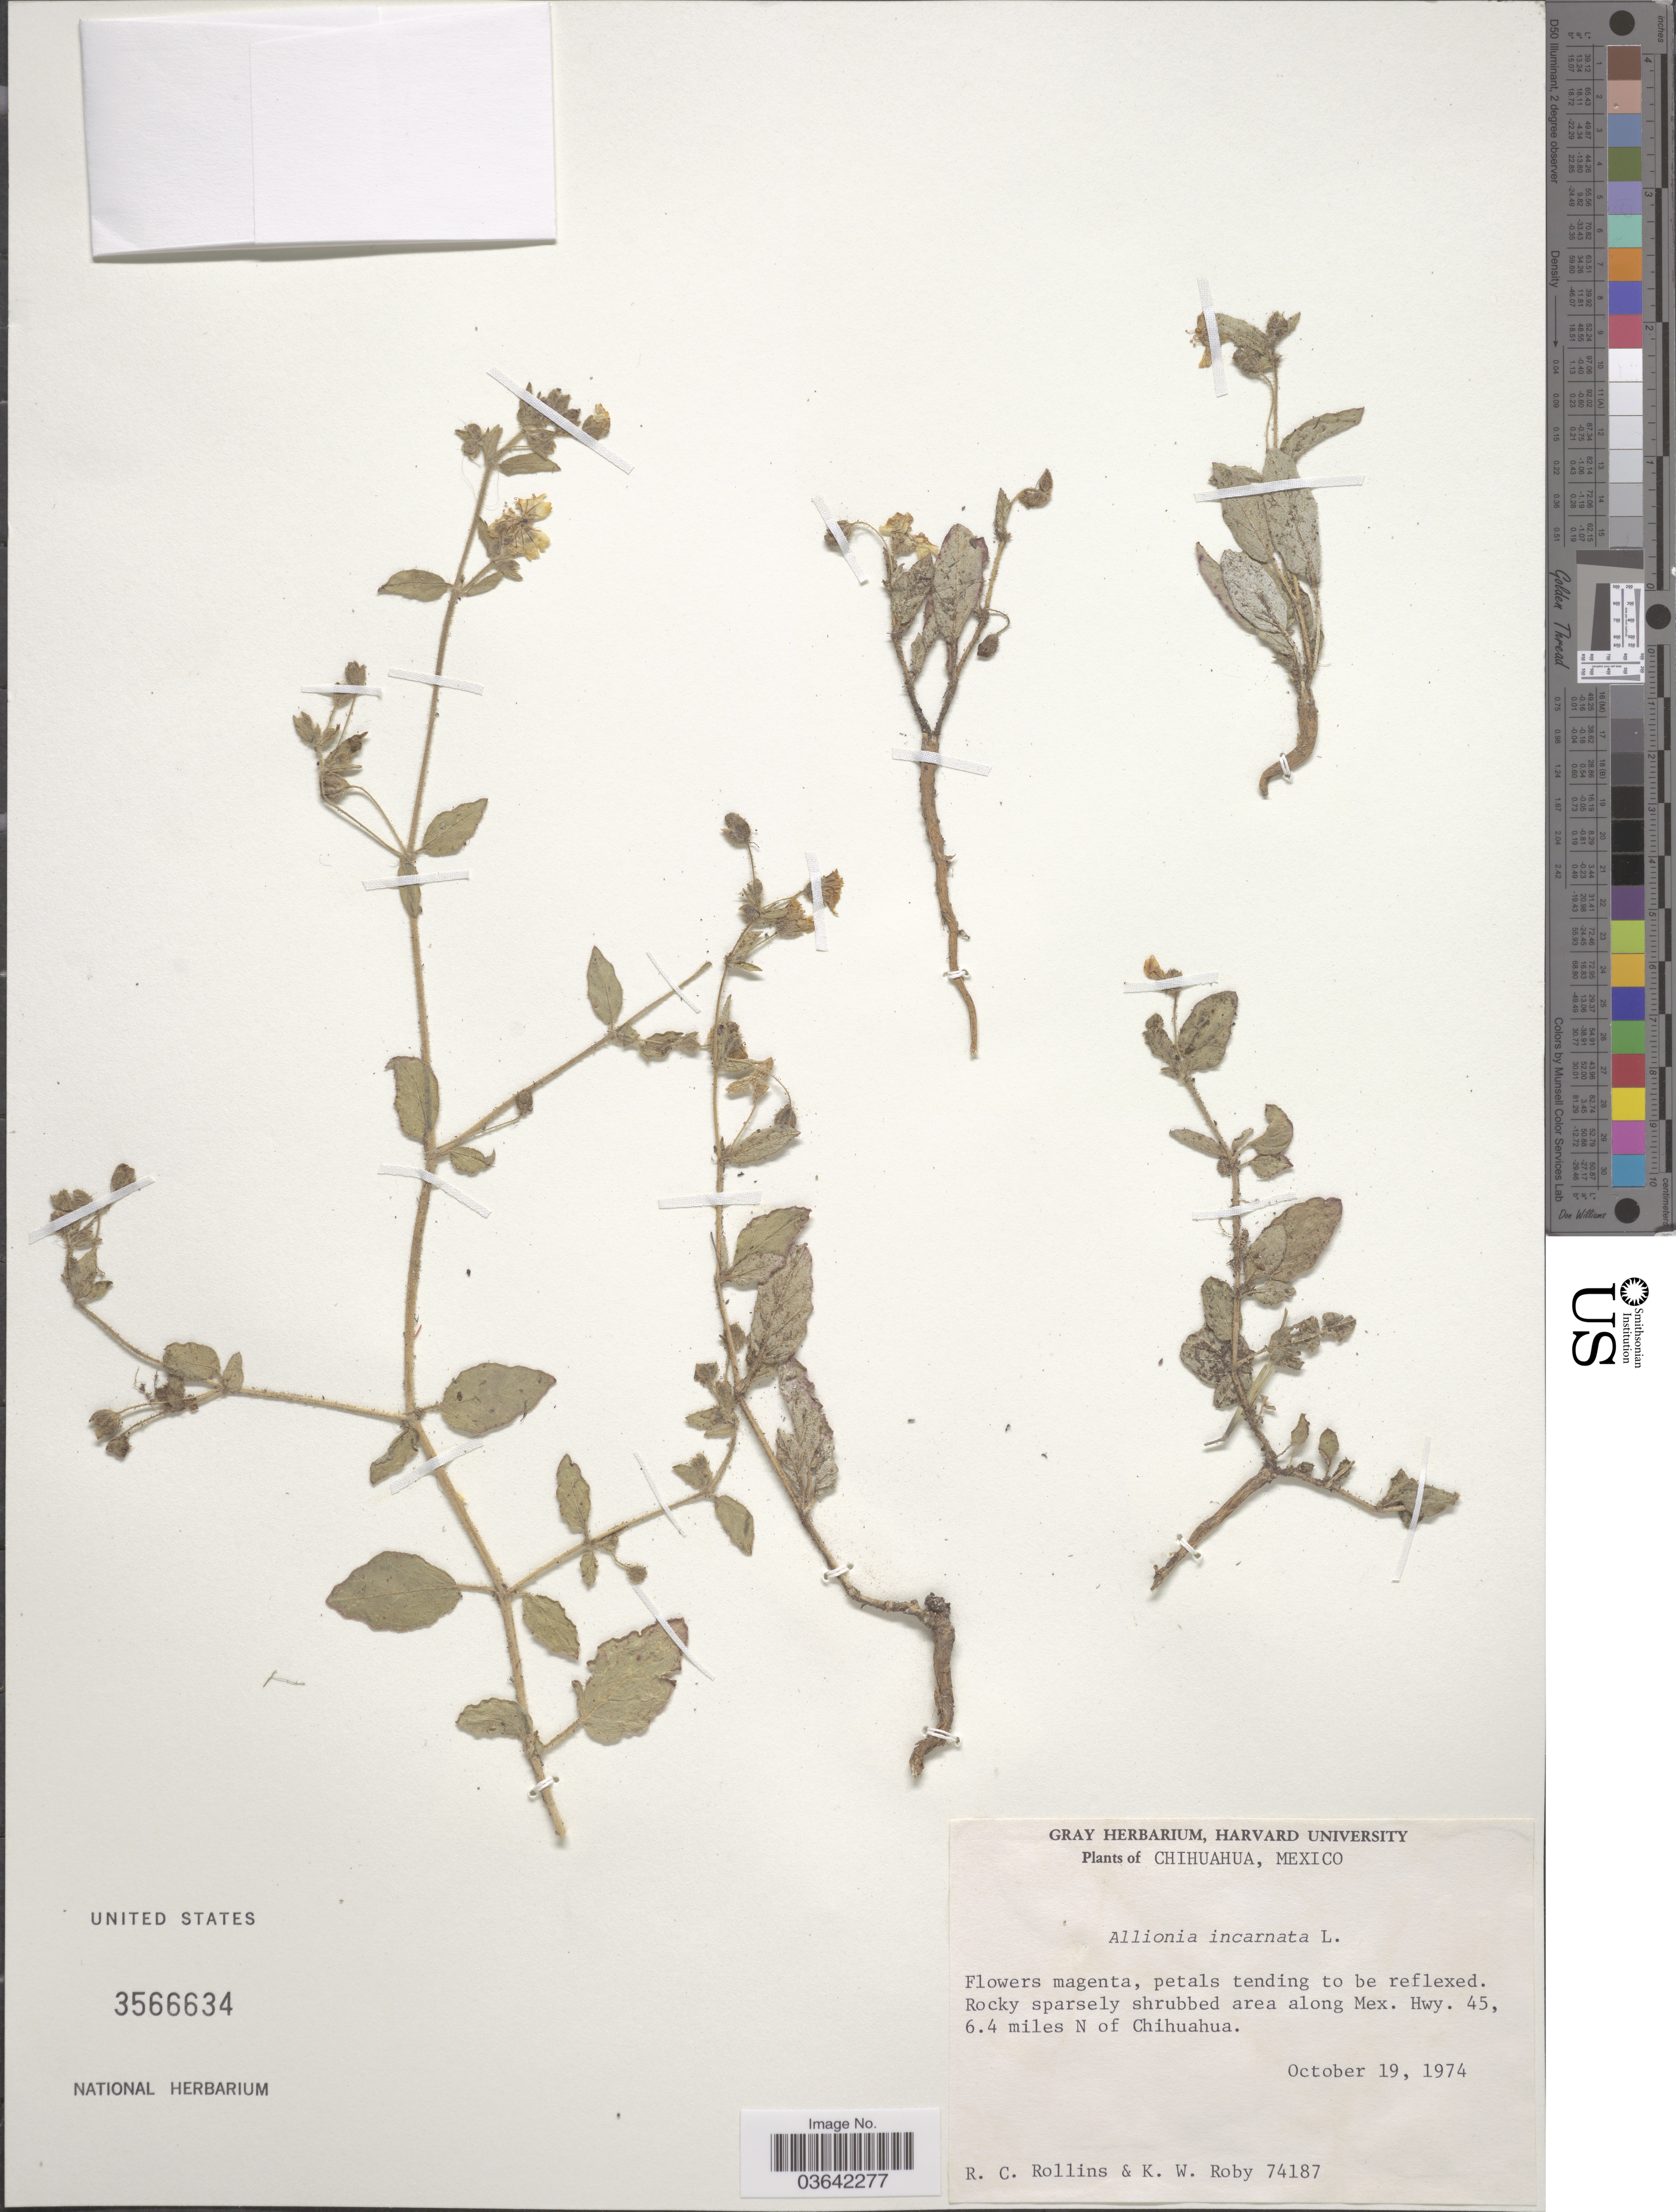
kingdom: Plantae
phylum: Tracheophyta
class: Magnoliopsida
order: Caryophyllales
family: Nyctaginaceae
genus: Allionia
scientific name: Allionia incarnata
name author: L.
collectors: R. C. Rollins & K. W. Roby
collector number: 74187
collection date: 1974-10-19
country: Mexico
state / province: Chihuahua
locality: Rocky sparsely shrubbed area along Mex. Hwy. 45, 6.4 miles N of Chihuahua.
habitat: rocky sparsely shrubbed area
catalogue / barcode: US 3566634